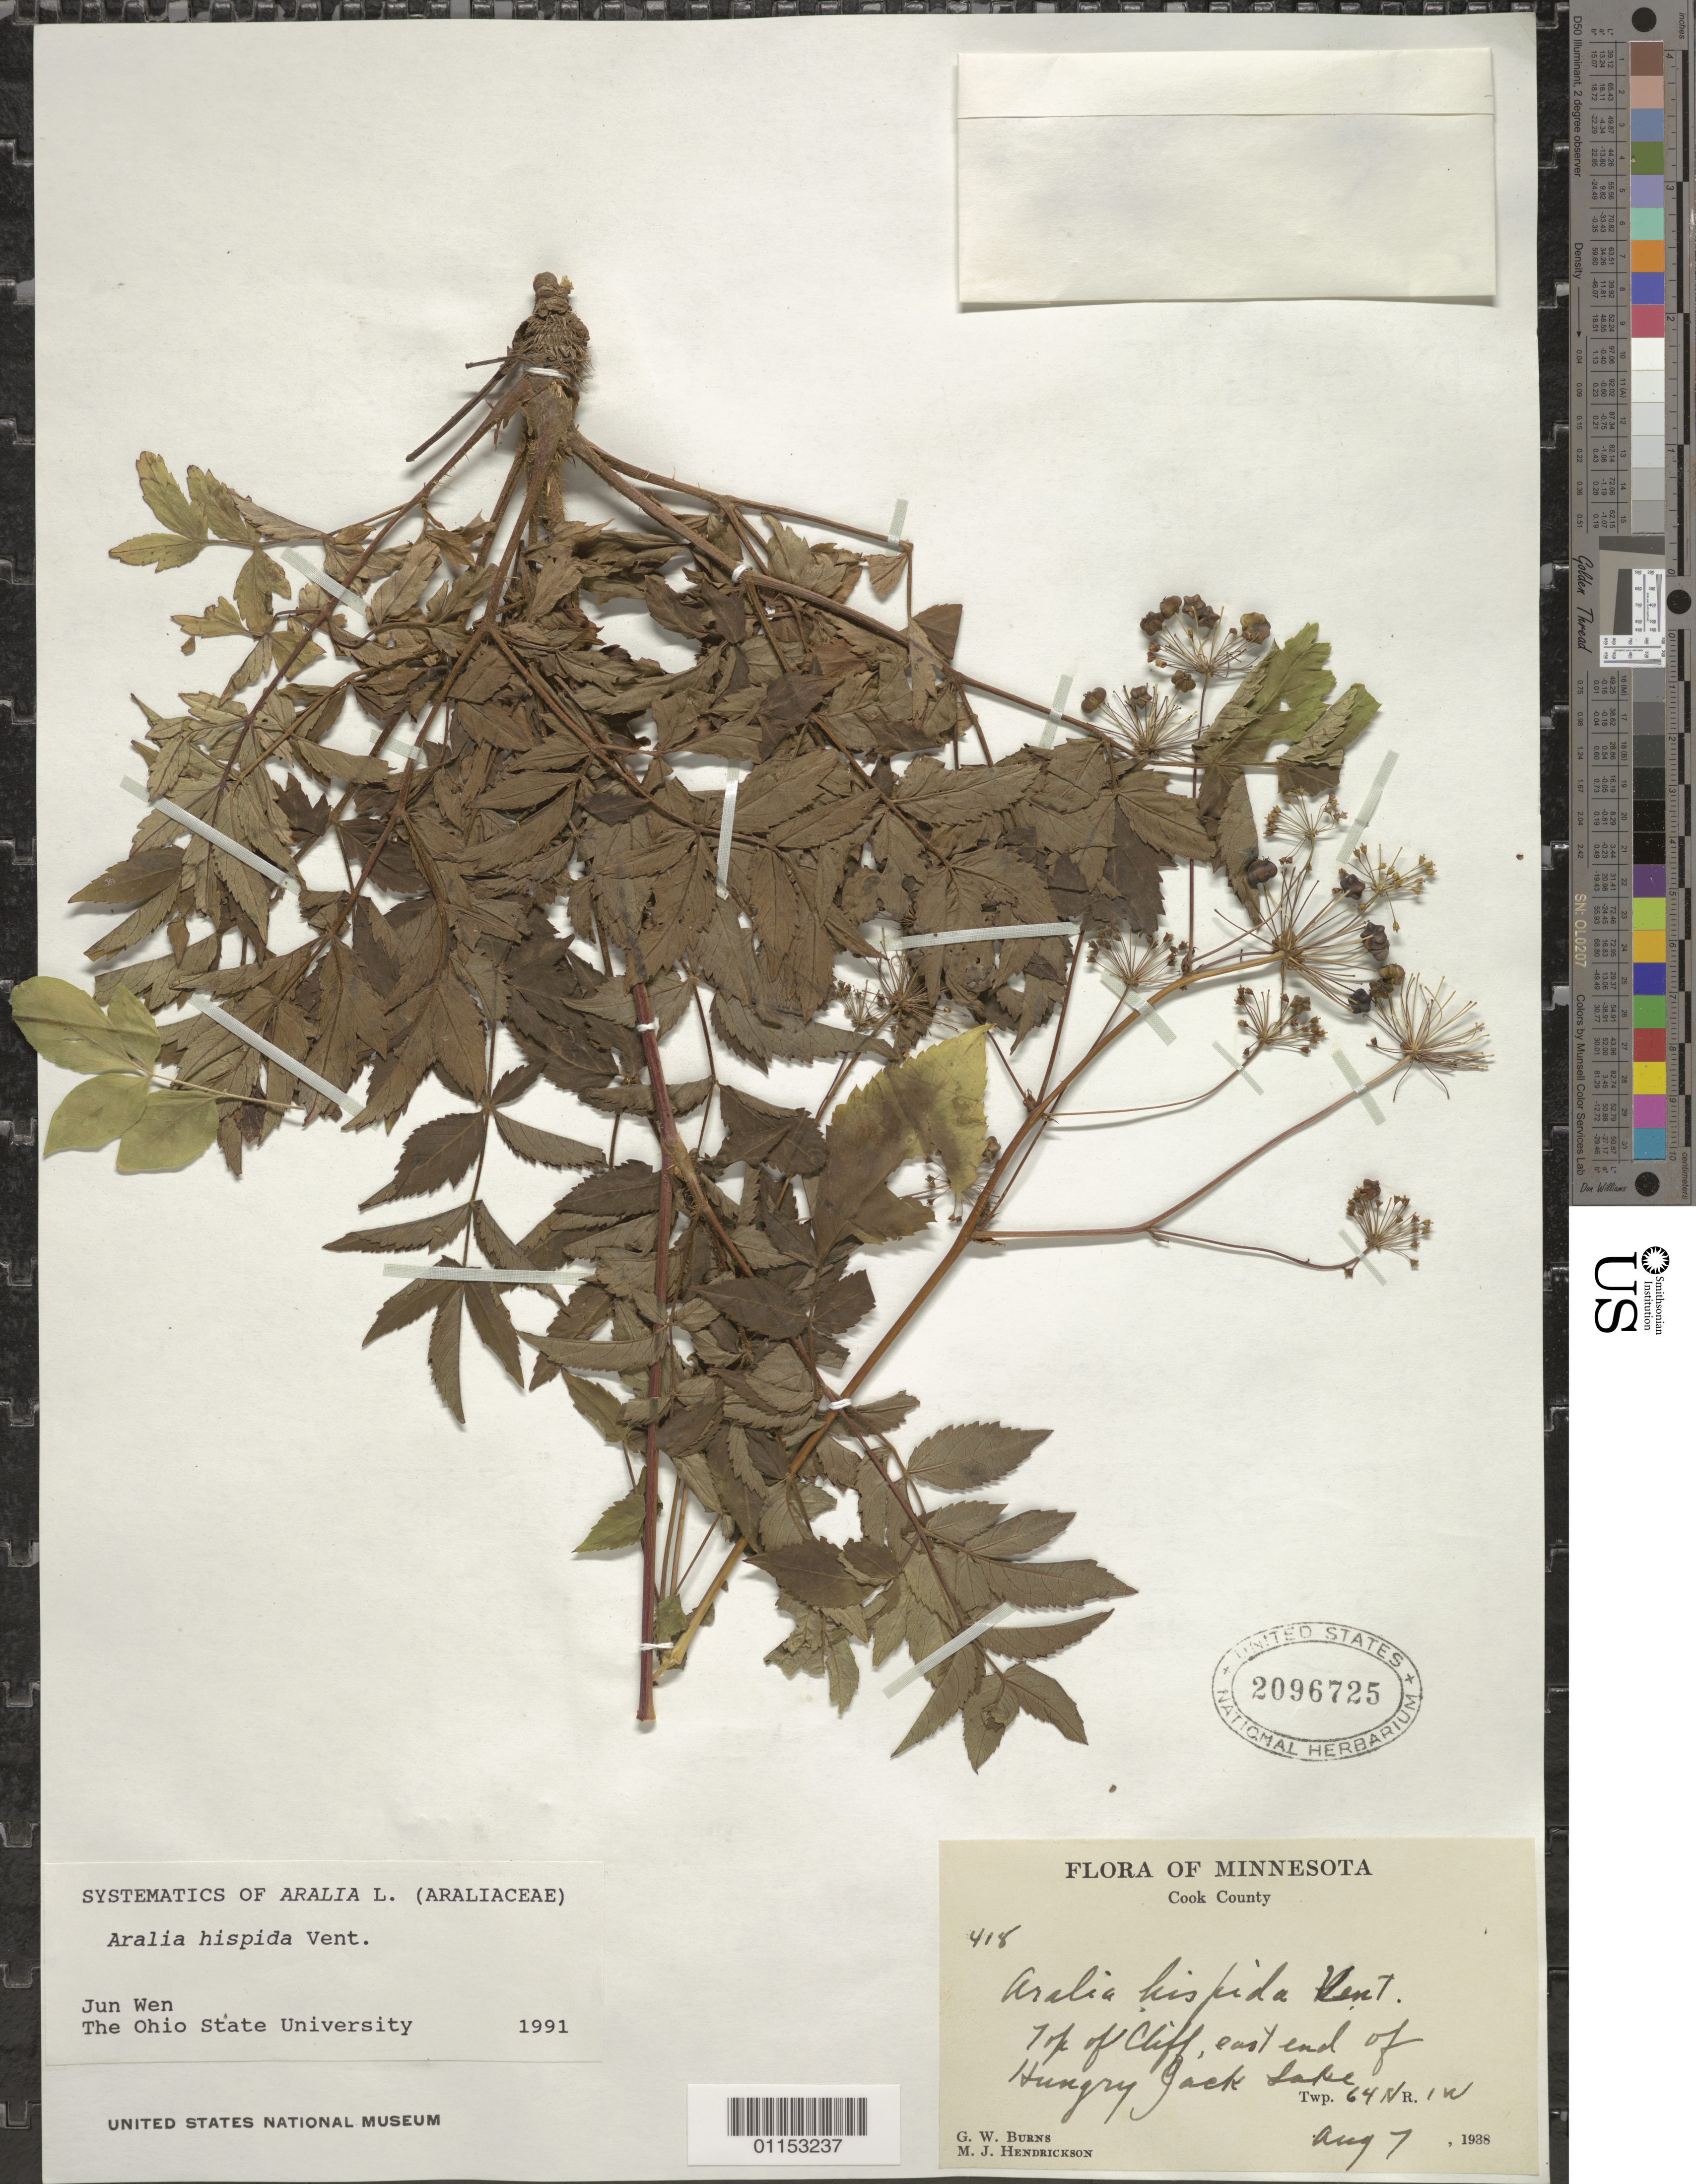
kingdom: Plantae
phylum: Tracheophyta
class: Magnoliopsida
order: Apiales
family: Araliaceae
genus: Aralia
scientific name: Aralia hispida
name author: Vent.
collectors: G. Burns & M. Hendrickson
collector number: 418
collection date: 1938-08-07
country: United States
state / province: Minnesota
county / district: Cook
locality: Top of Cliff, E end of Hungry Jack Lake.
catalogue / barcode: US 2096725